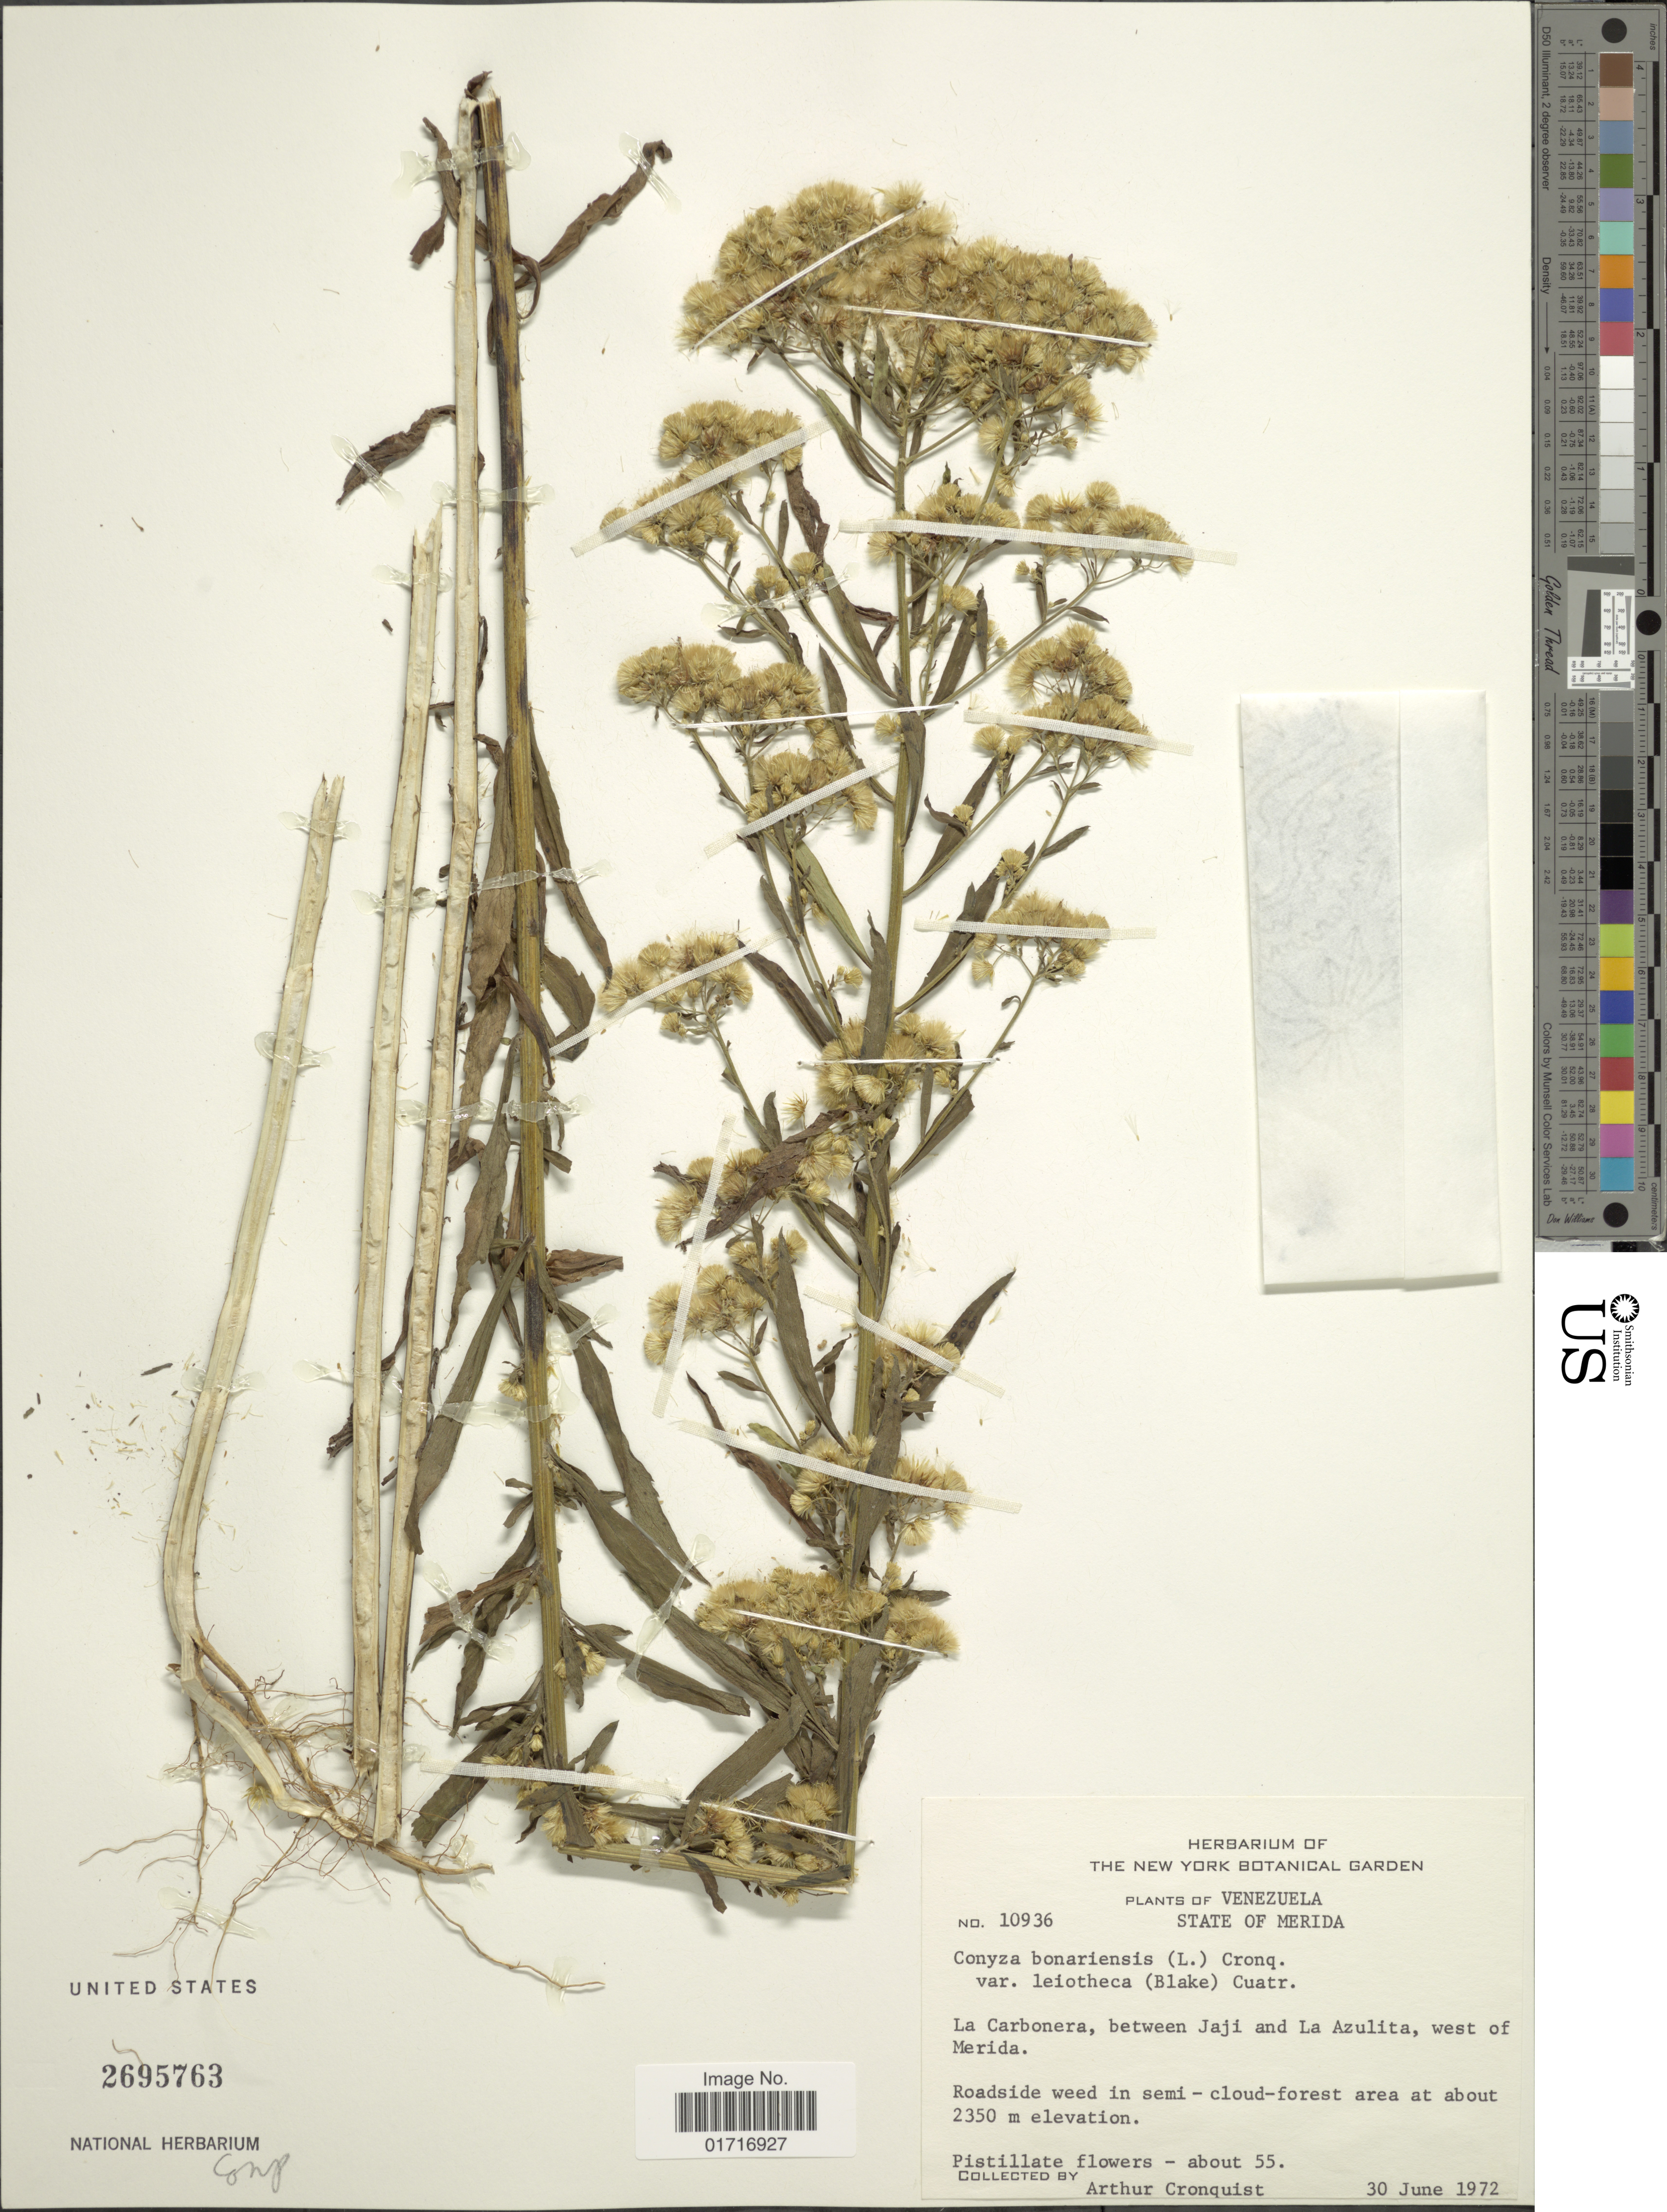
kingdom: Plantae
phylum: Tracheophyta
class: Magnoliopsida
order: Asterales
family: Asteraceae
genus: Conyza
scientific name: Conyza bonariensis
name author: (L.) Cronq.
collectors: A. J. Cronquist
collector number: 10936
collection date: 1972-06-30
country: Venezuela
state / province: Mérida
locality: State of Merida. La Carbonera, between Jaji and La Azulita, west of Merida.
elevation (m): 2350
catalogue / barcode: US 2695763